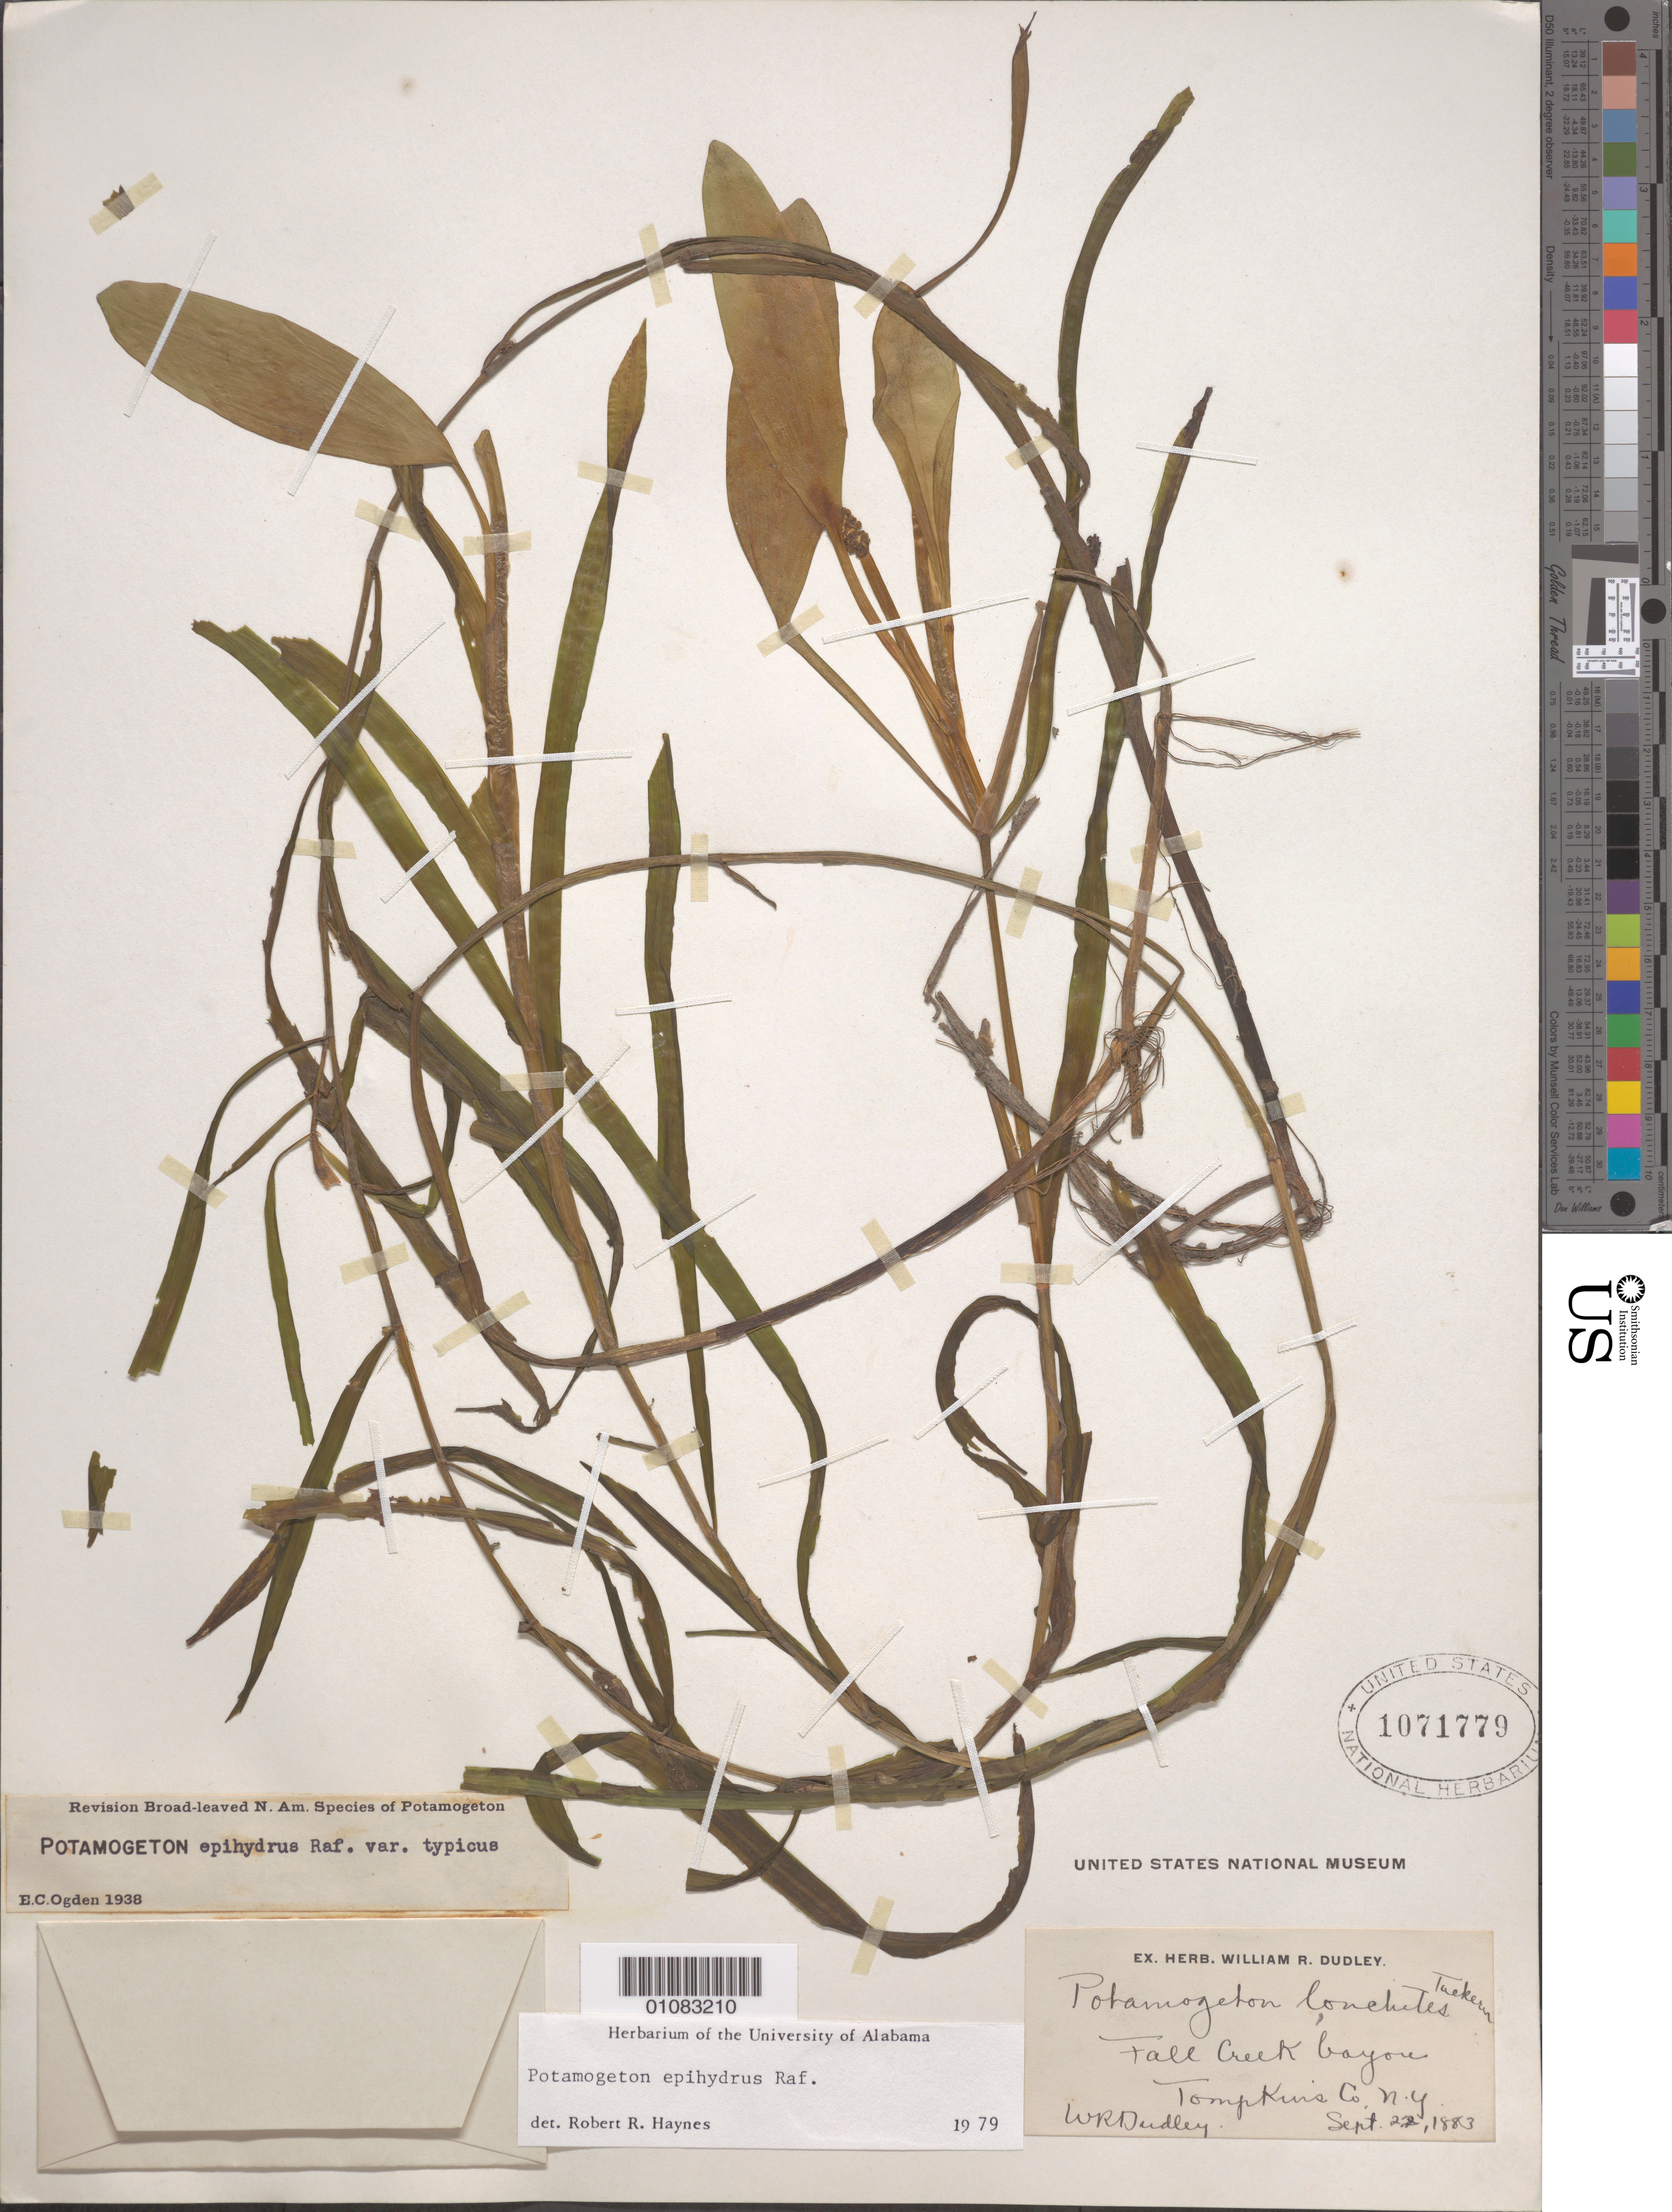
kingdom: Plantae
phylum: Tracheophyta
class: Liliopsida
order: Alismatales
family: Potamogetonaceae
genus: Potamogeton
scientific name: Potamogeton epihydrus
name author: Raf.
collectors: W. Dudley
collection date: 1883-09-22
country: United States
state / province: New York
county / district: Tompkins County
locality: Fall Creek Bayou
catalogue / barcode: US 1071779